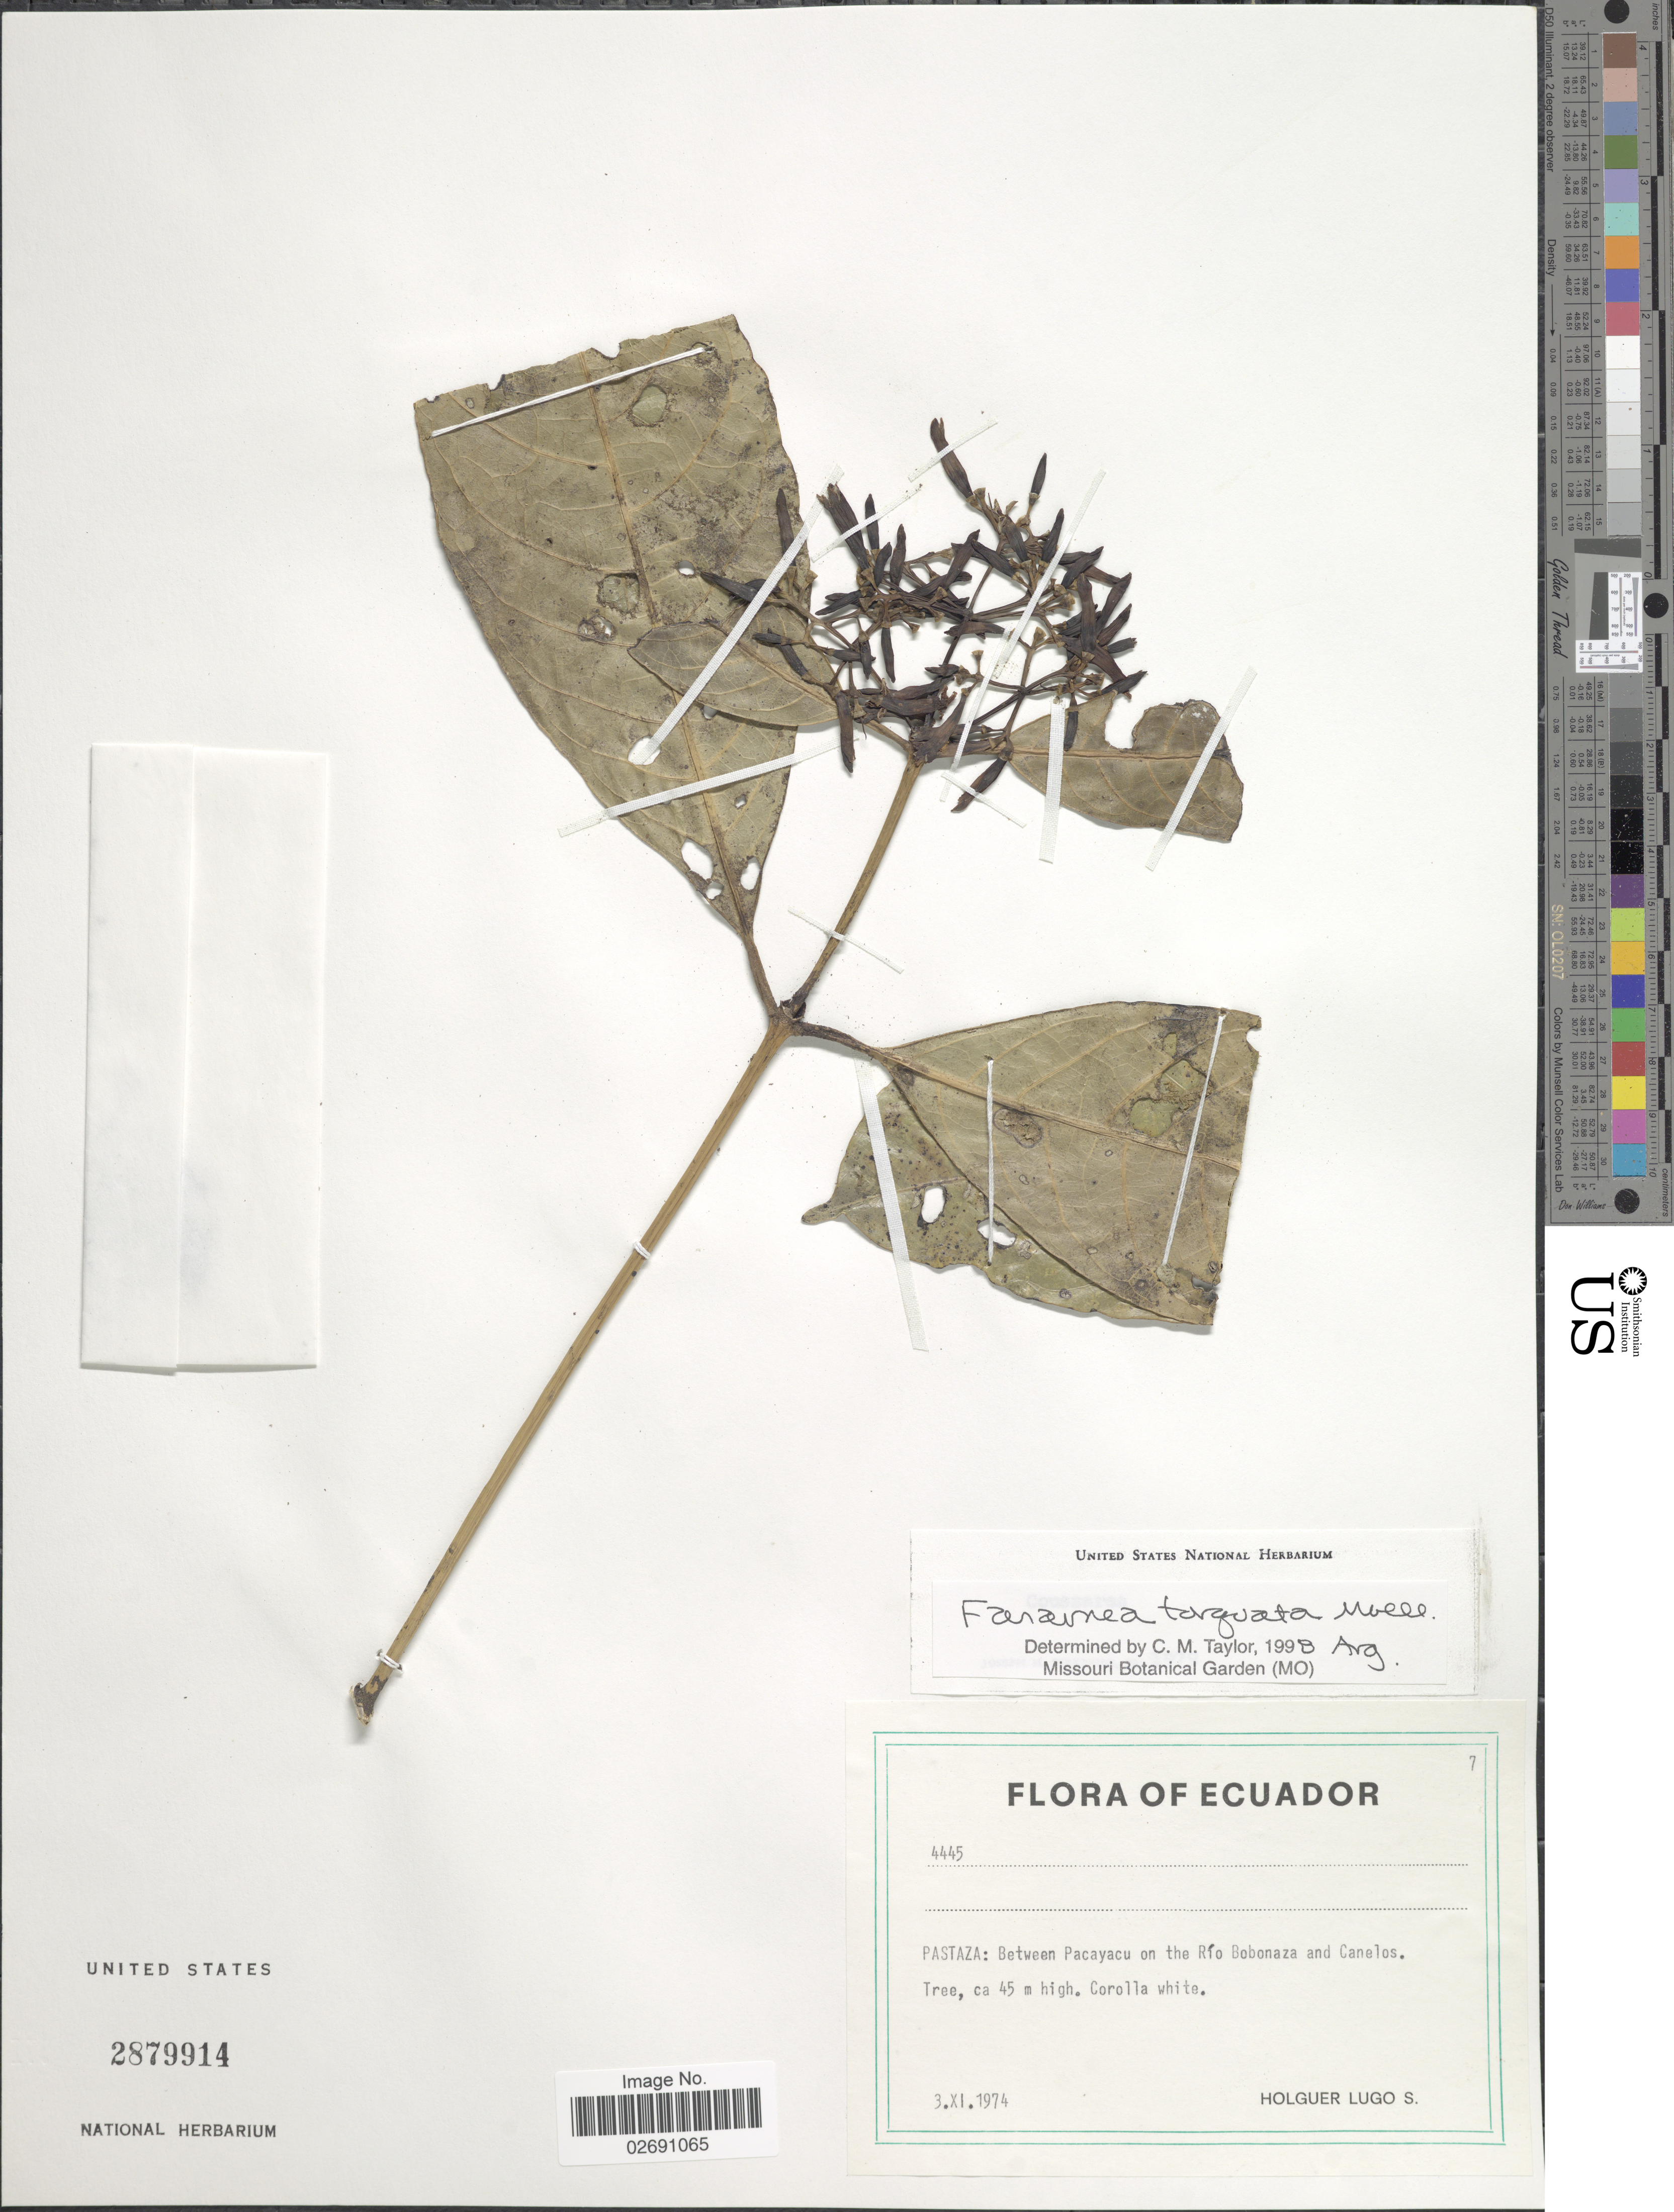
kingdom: Plantae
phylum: Tracheophyta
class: Magnoliopsida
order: Gentianales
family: Rubiaceae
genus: Faramea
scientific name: Faramea torquata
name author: Müll. Arg.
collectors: H. Lugo S.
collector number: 4445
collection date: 1974-11-03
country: Ecuador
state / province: Pastaza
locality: Between Pacayacu on the Rio Bobonaza and Canelos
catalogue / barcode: US 2879914